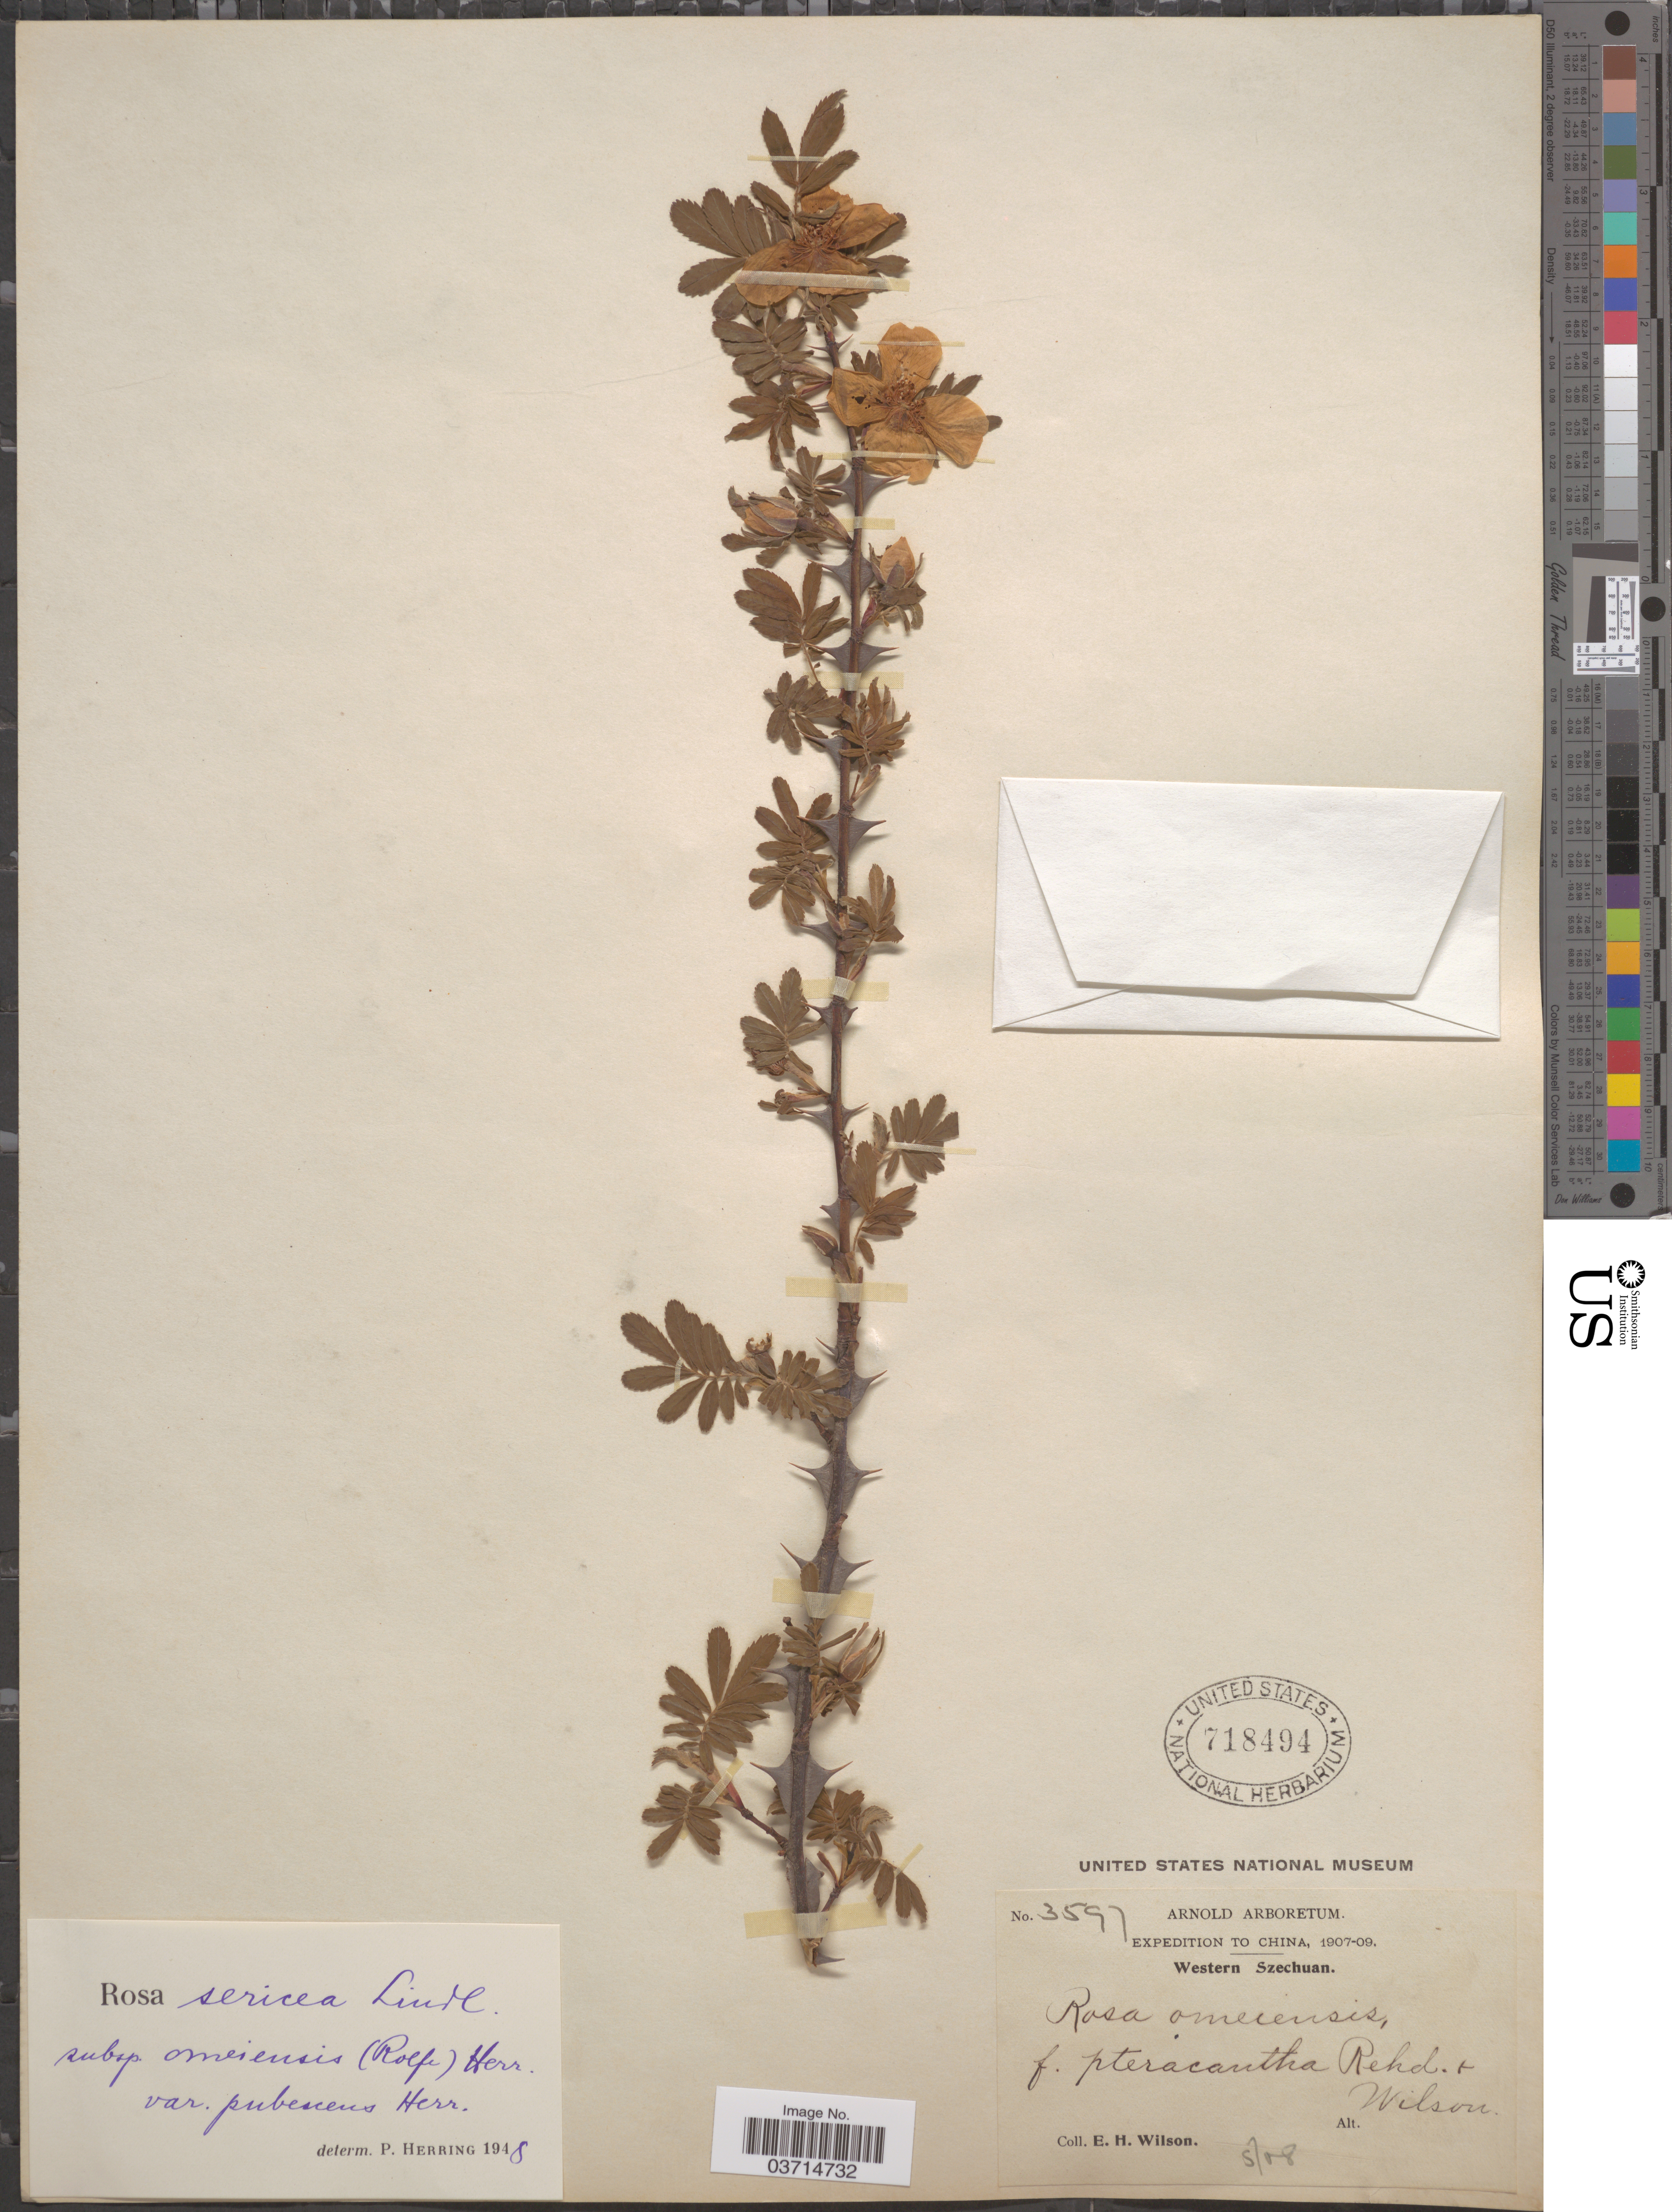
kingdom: Plantae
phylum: Tracheophyta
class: Magnoliopsida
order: Rosales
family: Rosaceae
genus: Rosa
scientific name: Rosa omeiensis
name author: Rolfe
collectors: E. Wilson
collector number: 3597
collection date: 1908-05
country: China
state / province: Sichuan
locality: Western Szechuan.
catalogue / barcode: US 718494